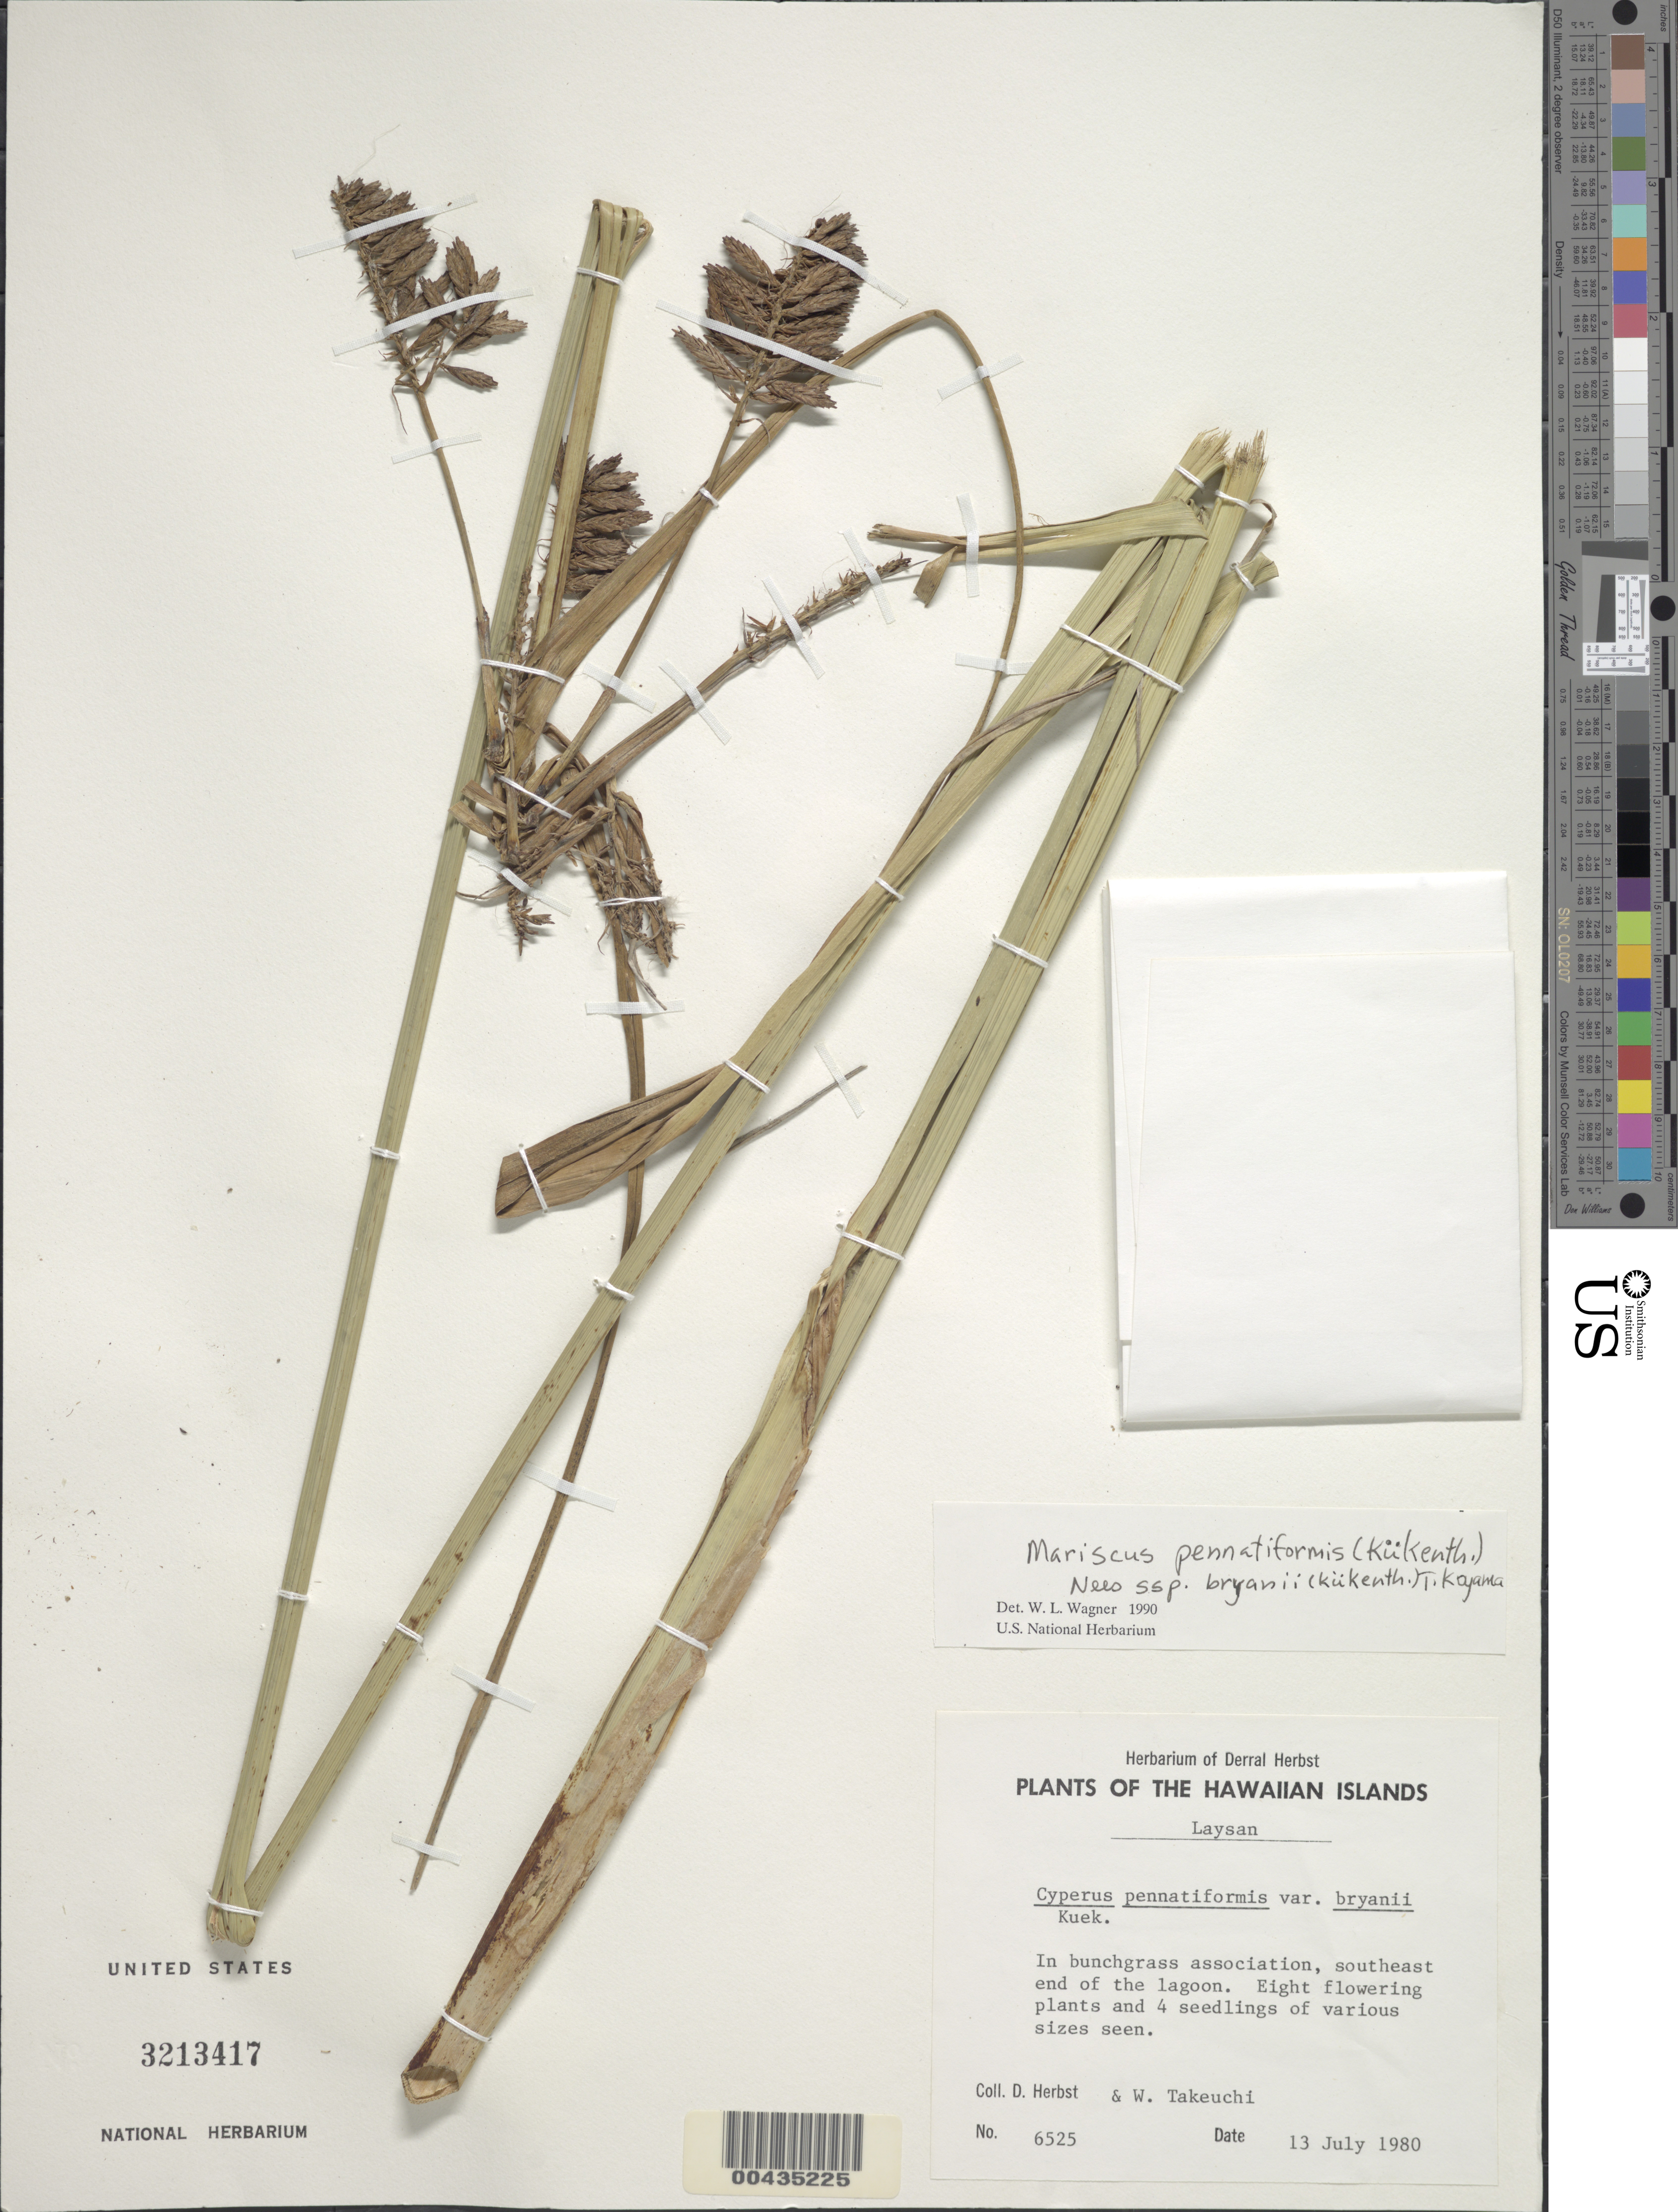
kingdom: Plantae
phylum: Tracheophyta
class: Liliopsida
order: Poales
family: Cyperaceae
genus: Cyperus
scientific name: Cyperus pennatiformis var. bryanii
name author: Kük.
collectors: D. R. Herbst & W. N. Takeuchi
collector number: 6525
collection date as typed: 13 Jul 1980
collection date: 1980-07-13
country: United States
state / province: Hawaii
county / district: Honolulu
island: Laysan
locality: Southeast end of lagoon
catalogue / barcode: US 3213417